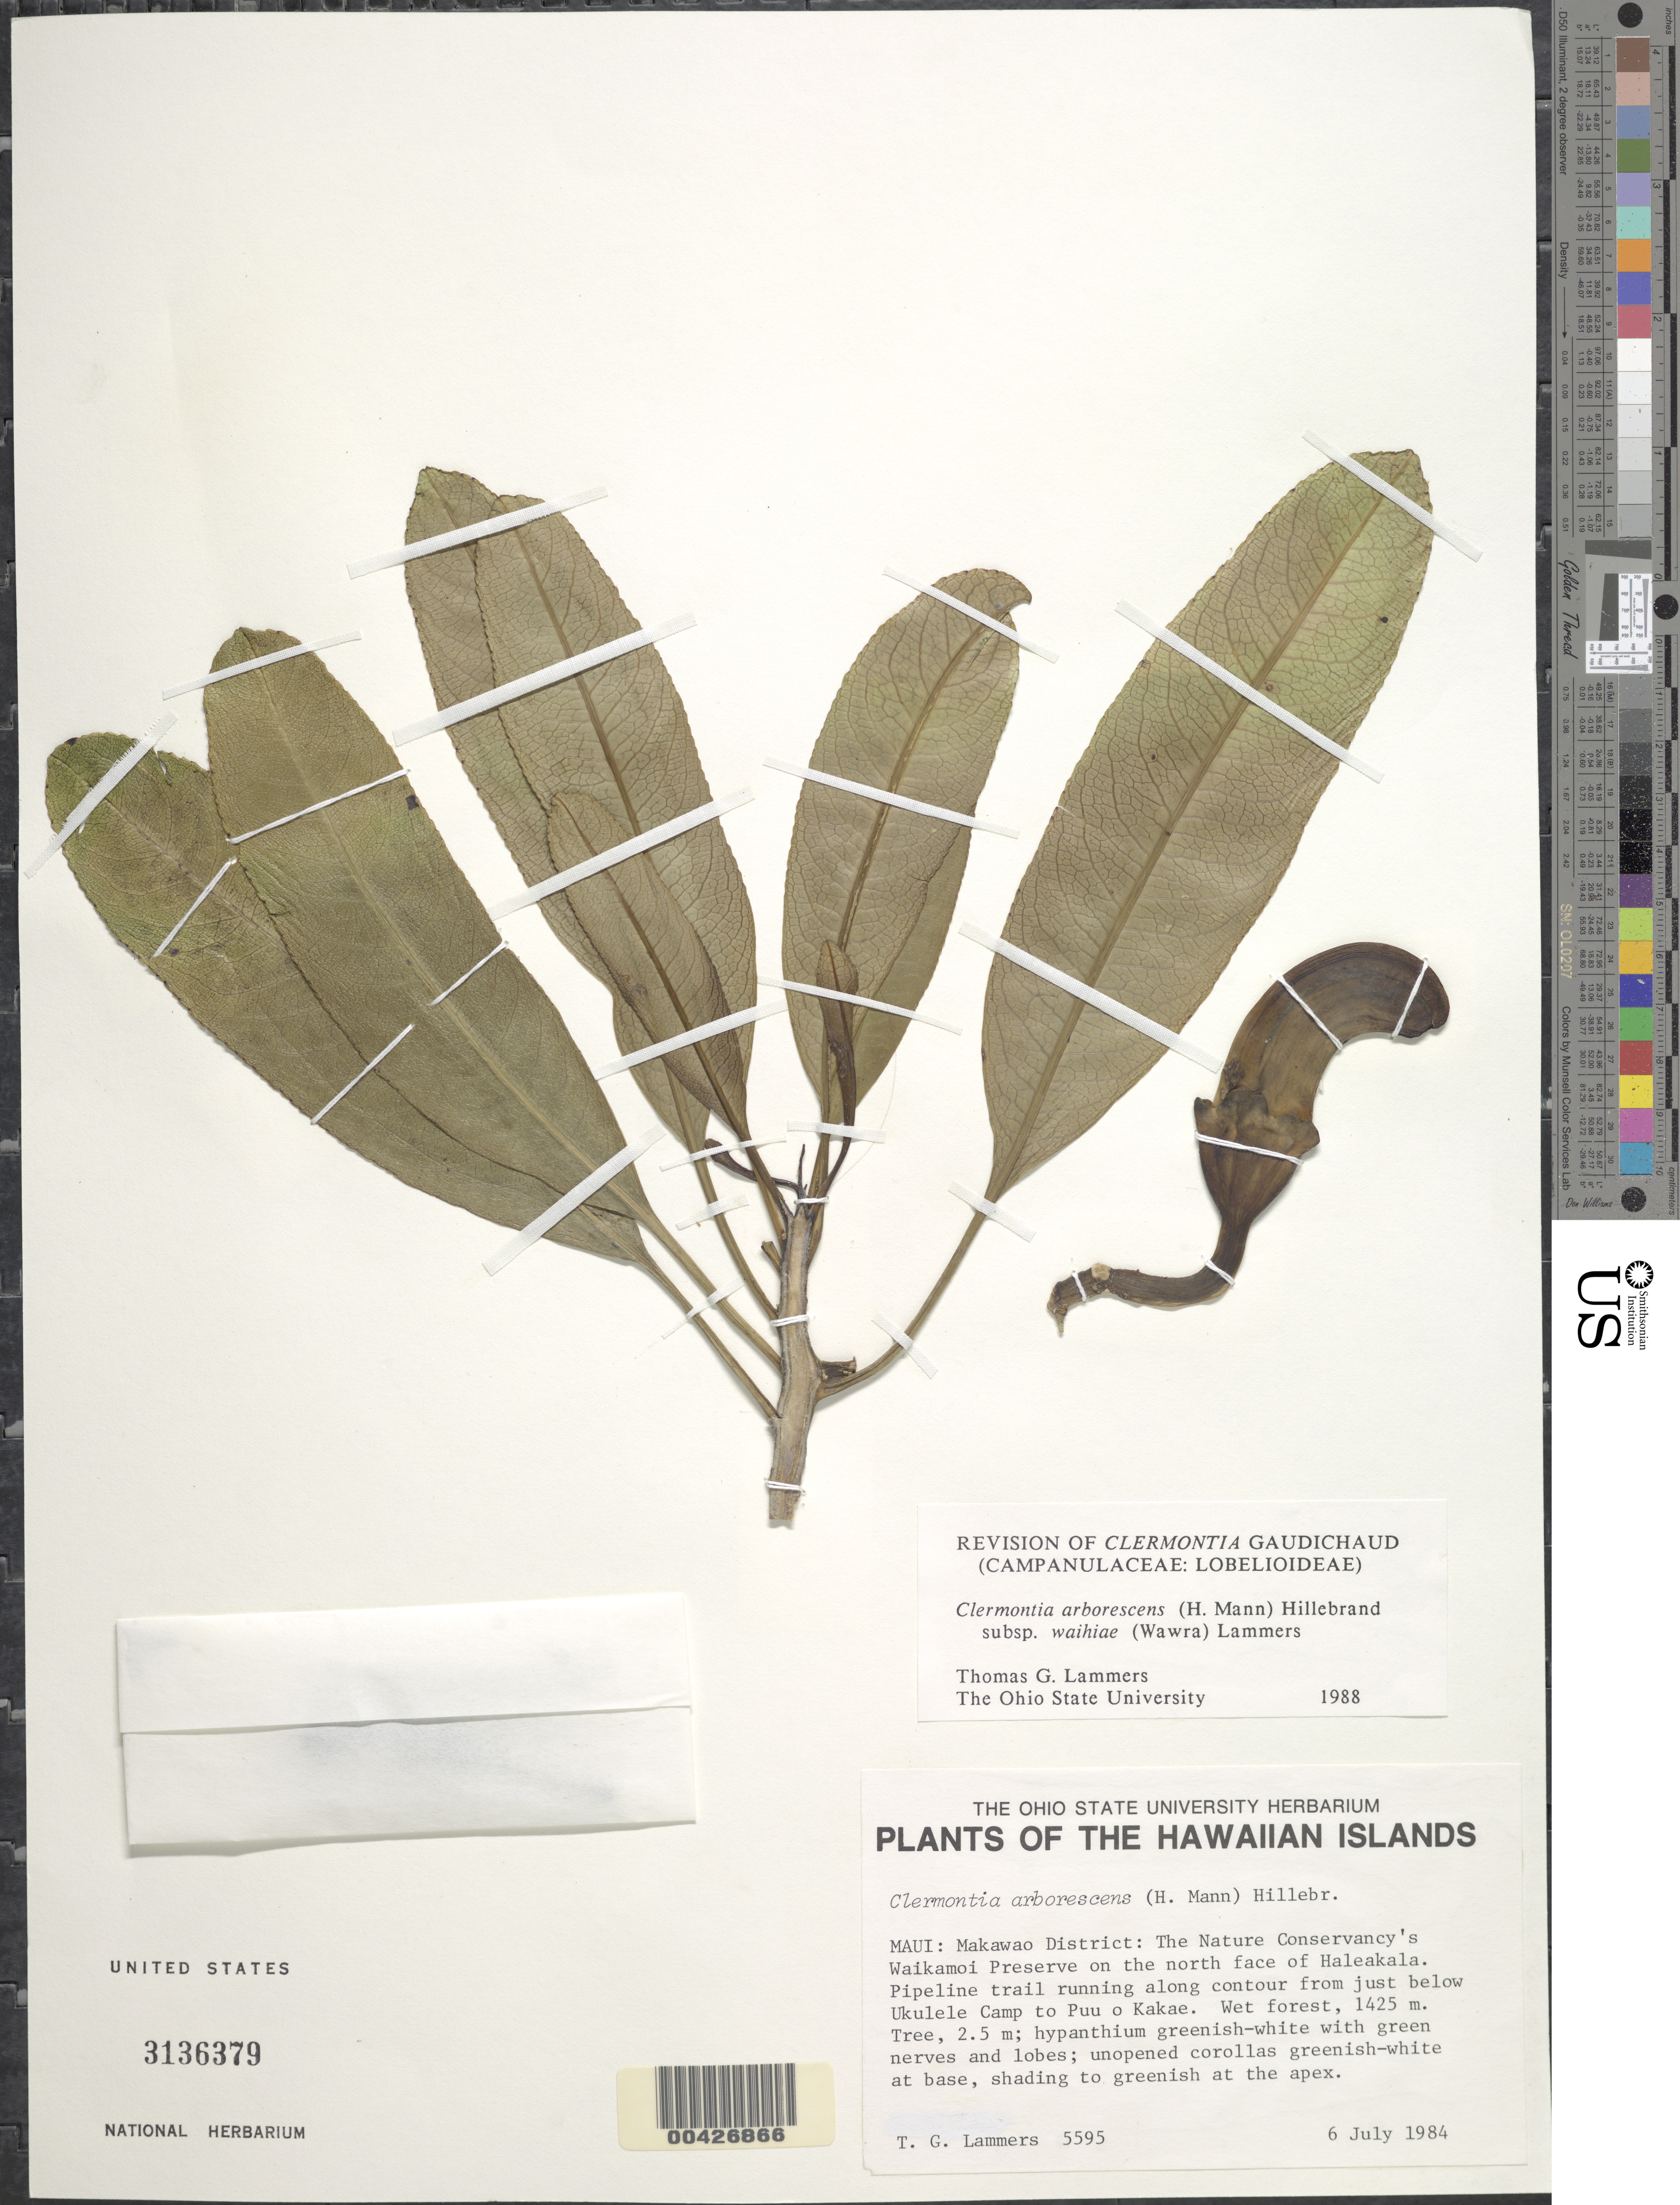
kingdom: Plantae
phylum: Tracheophyta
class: Magnoliopsida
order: Asterales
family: Campanulaceae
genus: Clermontia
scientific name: Clermontia arborescens subsp. waihiae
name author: Lammers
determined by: Lammers, T. G.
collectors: T. G. Lammers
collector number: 5595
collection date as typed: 6 Jul 1984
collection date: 1984-07-06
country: United States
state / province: Hawaii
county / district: Maui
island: Maui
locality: Makawao District: The Nature Conservancy's Waikamoi Preserve on the north face of Haleakala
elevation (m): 1425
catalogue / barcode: US 3136379